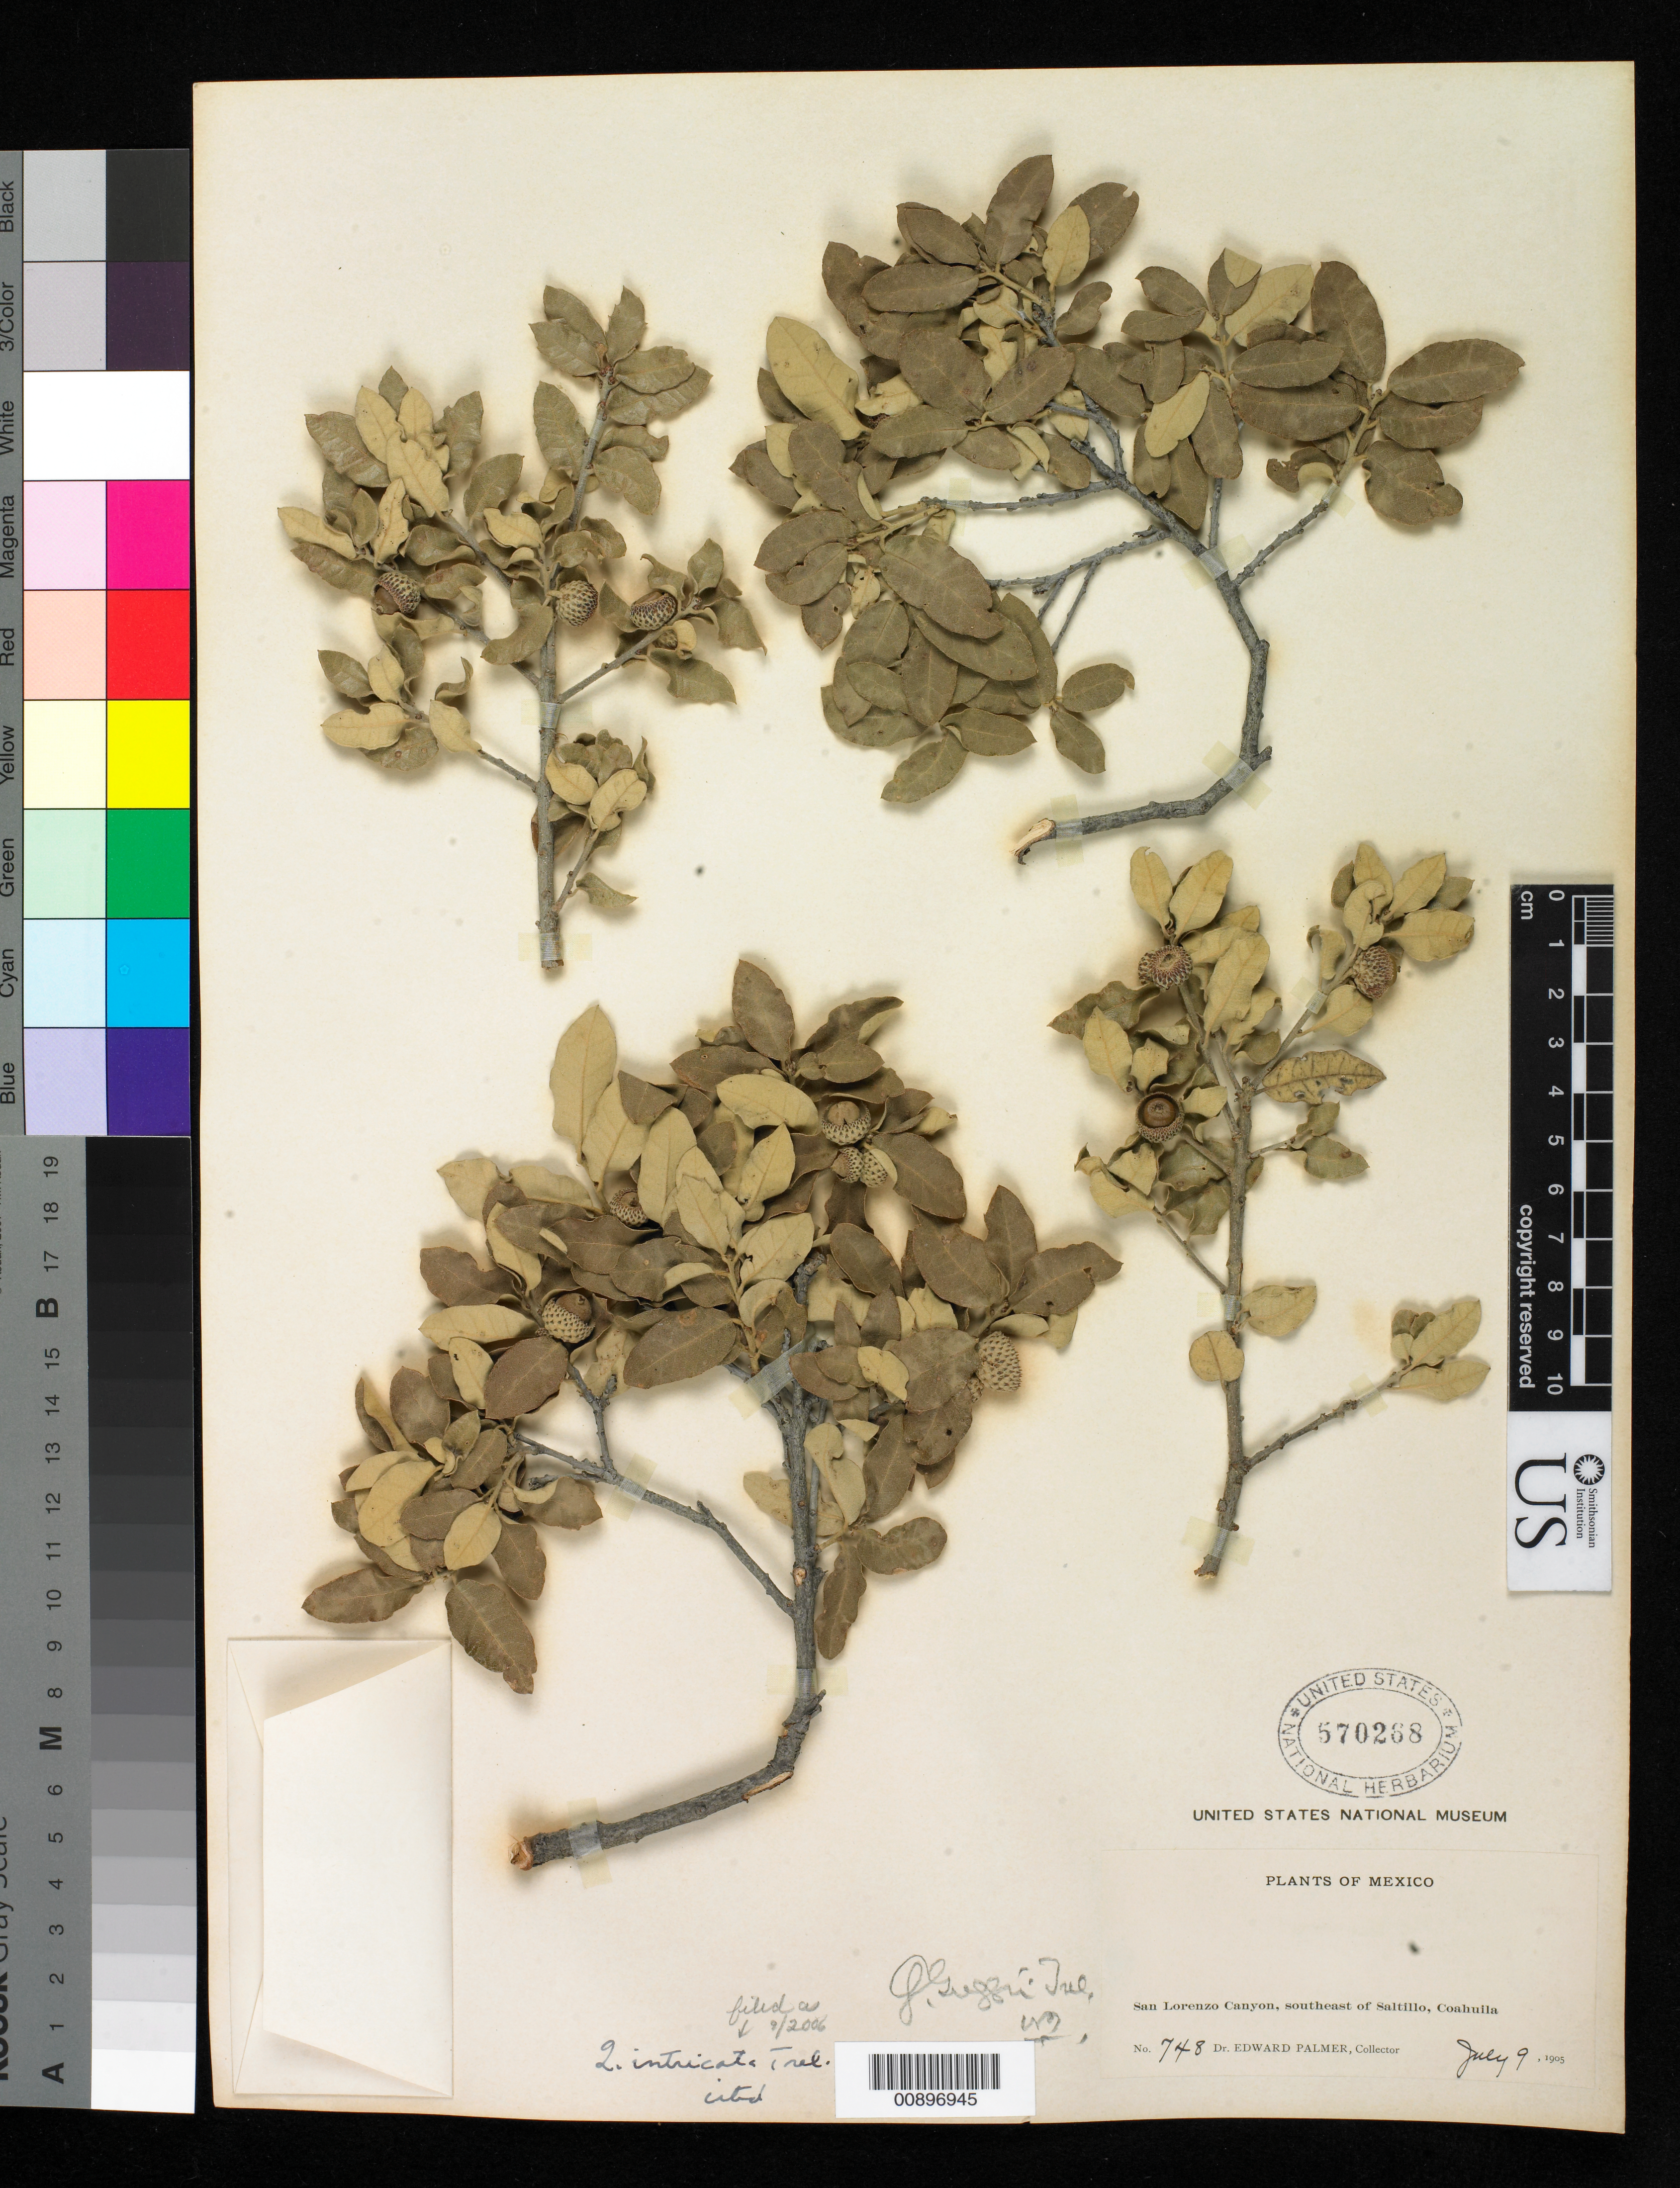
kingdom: Plantae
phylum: Tracheophyta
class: Magnoliopsida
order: Fagales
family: Fagaceae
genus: Quercus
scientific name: Quercus intricata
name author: Trel.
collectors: E. Palmer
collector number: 748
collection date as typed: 09 Jul 1905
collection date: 1905-07-09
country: Mexico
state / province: Coahuila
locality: San Lorenzo Canyon, southeast of Saltillo, Coahuila.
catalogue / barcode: US 570268